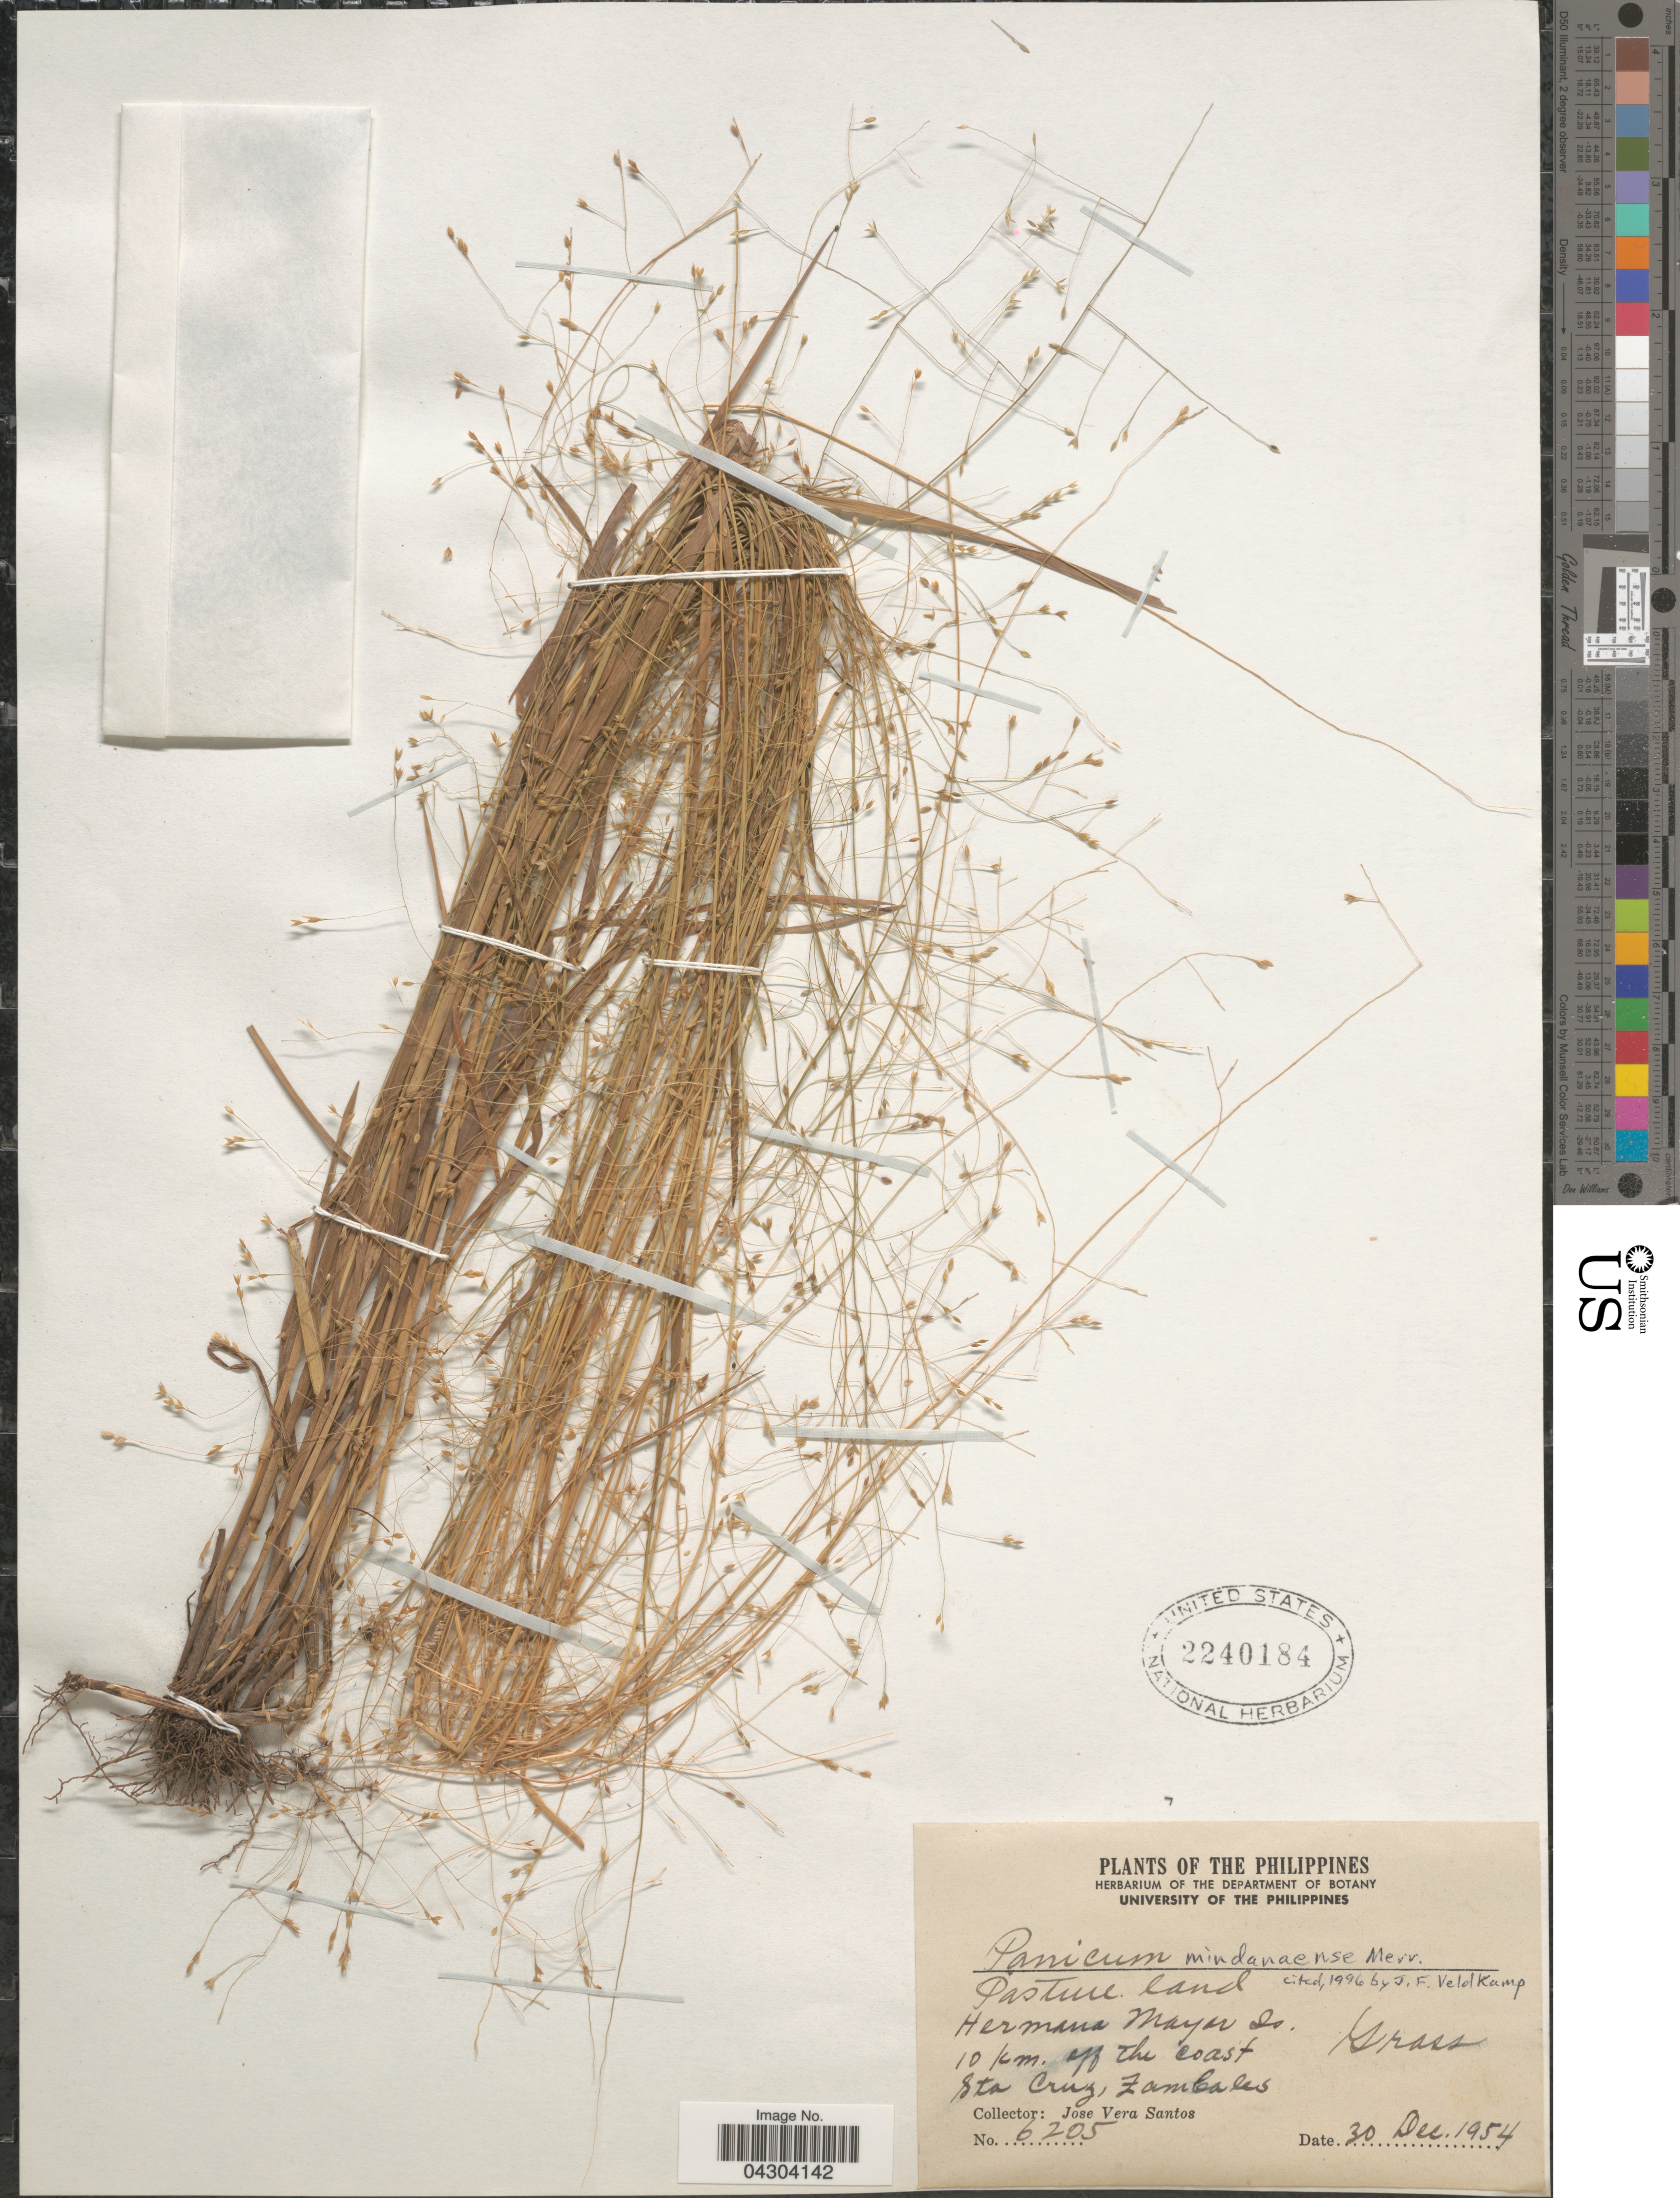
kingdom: Plantae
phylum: Tracheophyta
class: Liliopsida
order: Poales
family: Poaceae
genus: Panicum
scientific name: Panicum mindanaense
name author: Merr.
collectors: J. V. Santos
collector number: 6205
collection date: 1954-12-30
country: Philippines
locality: Hermana Mayor Is. 10 Km. off the Coast. Sta Cruz, Zambales.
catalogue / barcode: US 2240184